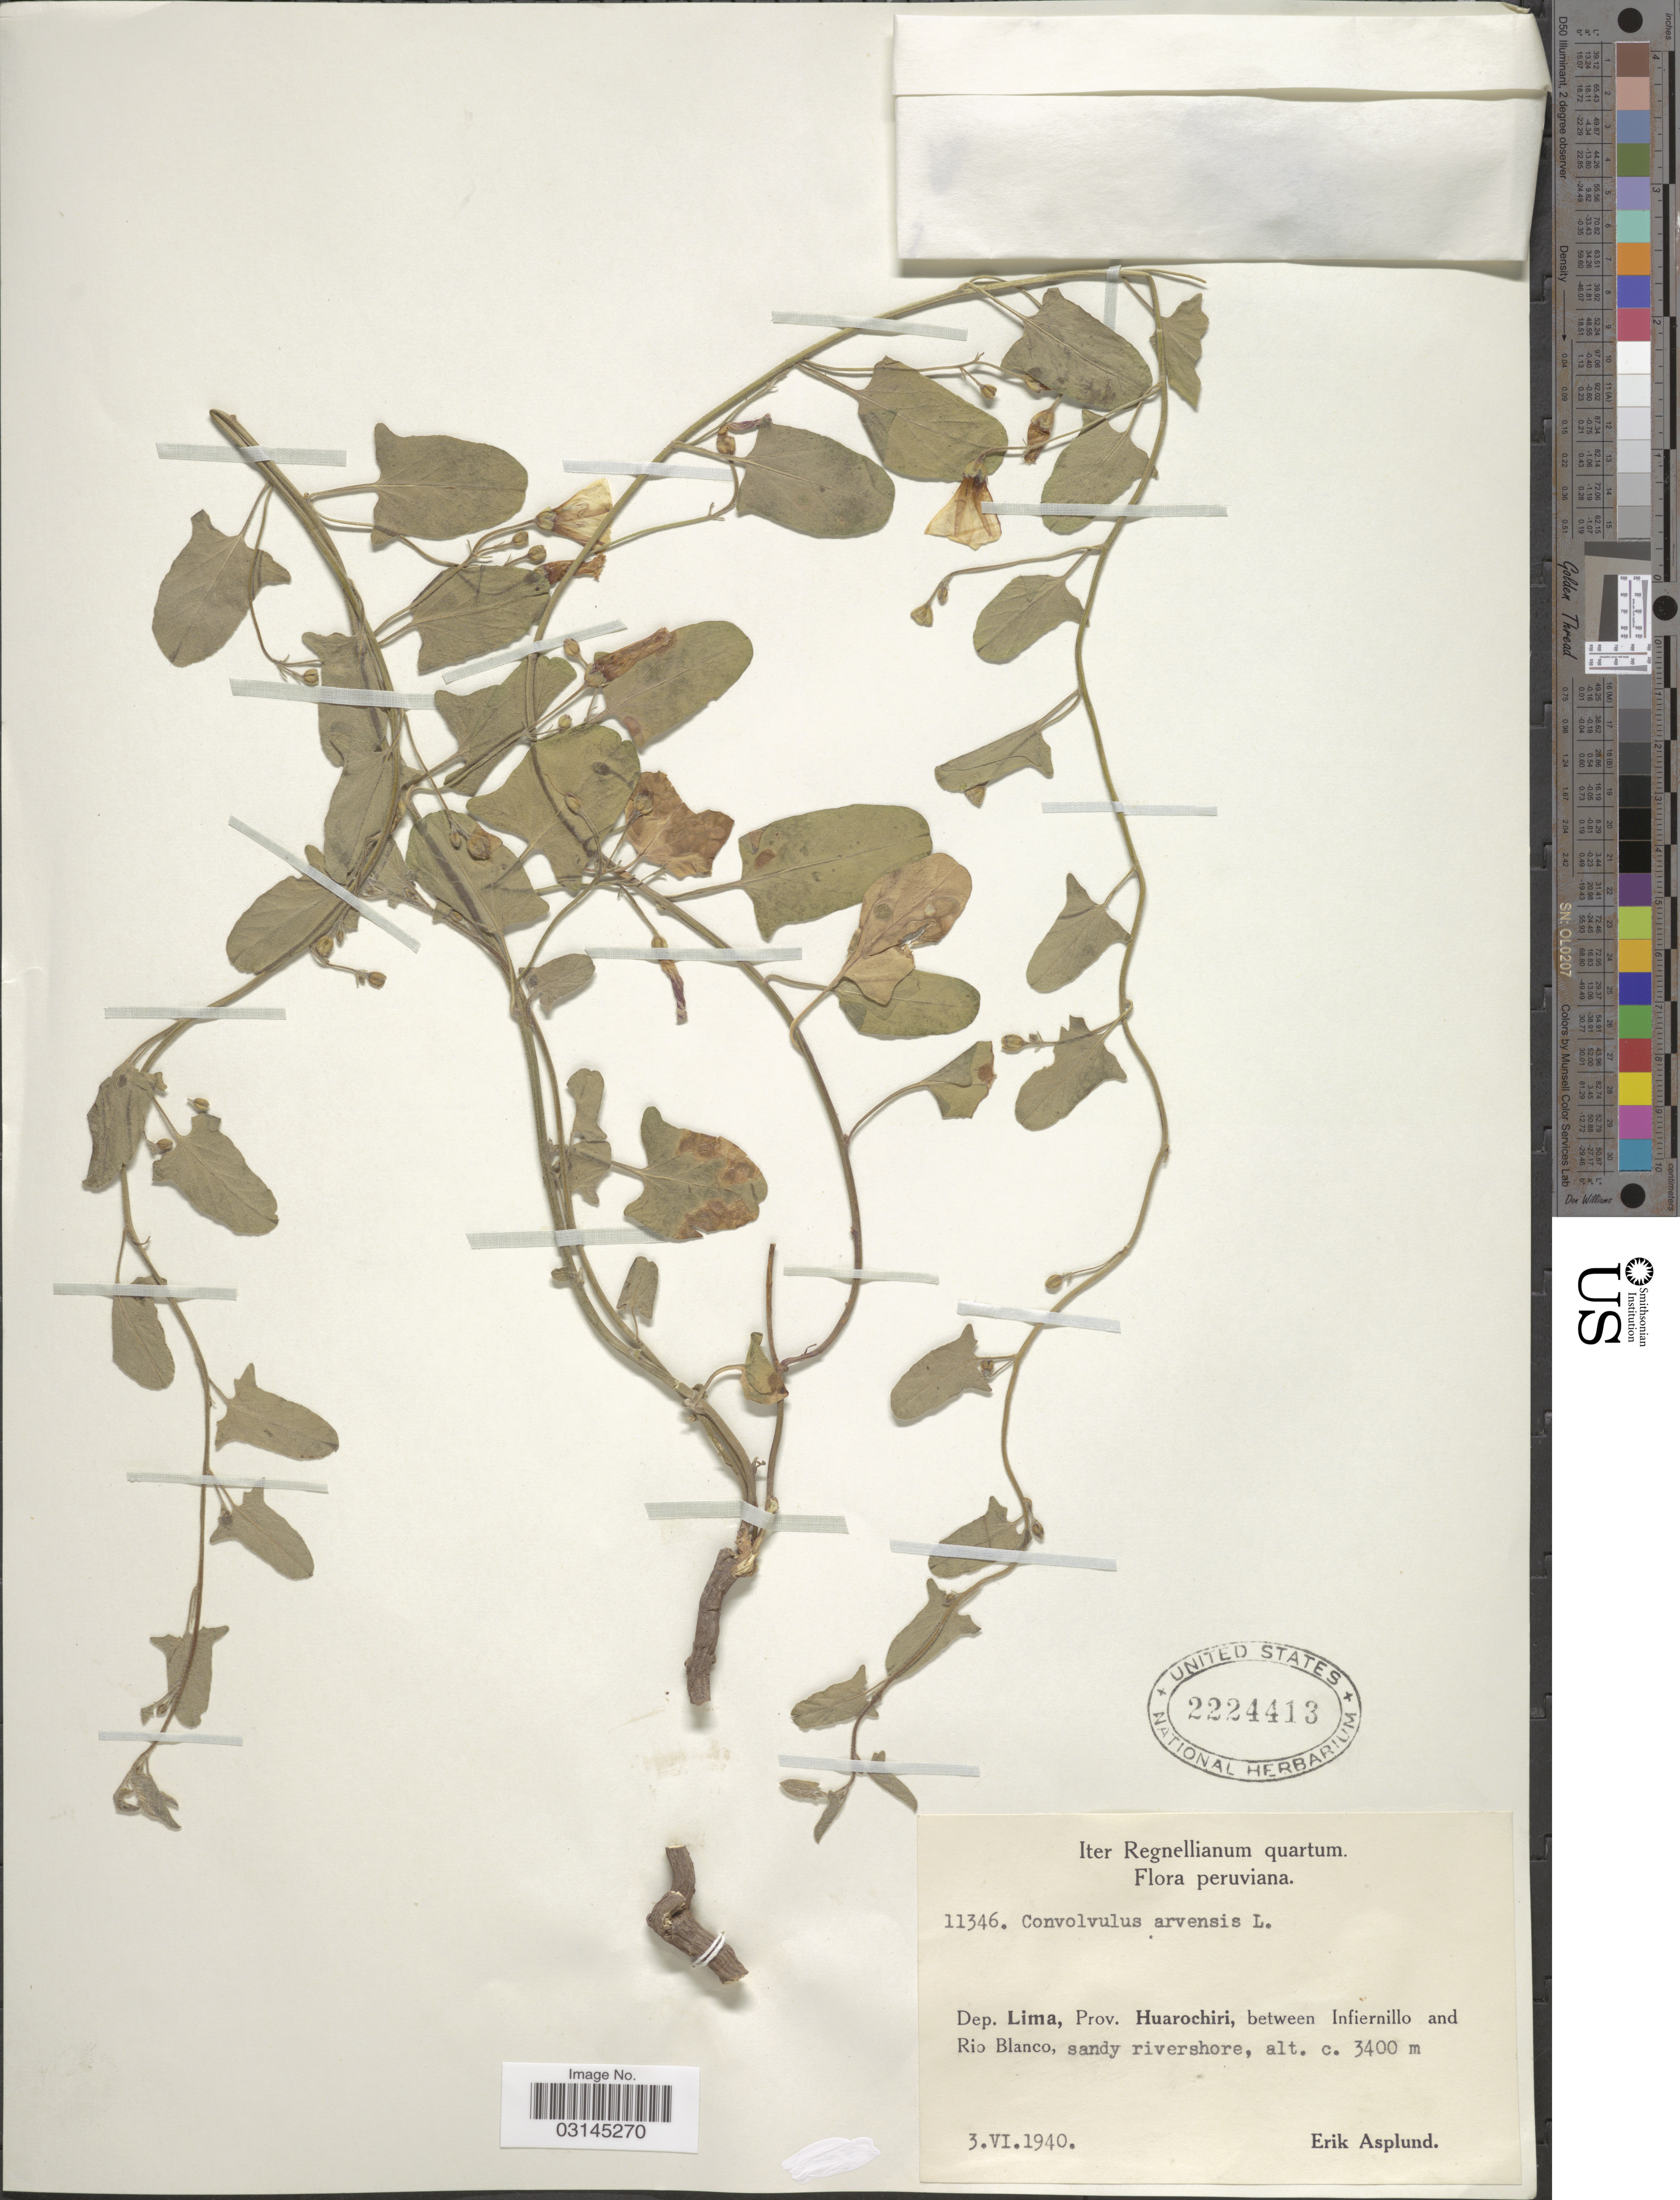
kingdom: Plantae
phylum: Tracheophyta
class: Magnoliopsida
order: Solanales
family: Convolvulaceae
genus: Convolvulus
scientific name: Convolvulus arvensis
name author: L.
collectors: E. Asplund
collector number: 11346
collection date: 1940-06-03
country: Peru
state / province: Lima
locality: Dep. Lima, Prov. Huarochiri, between Infiernillo and Rio Blanco, sandy rivershore.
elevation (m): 3400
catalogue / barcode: US 2224413